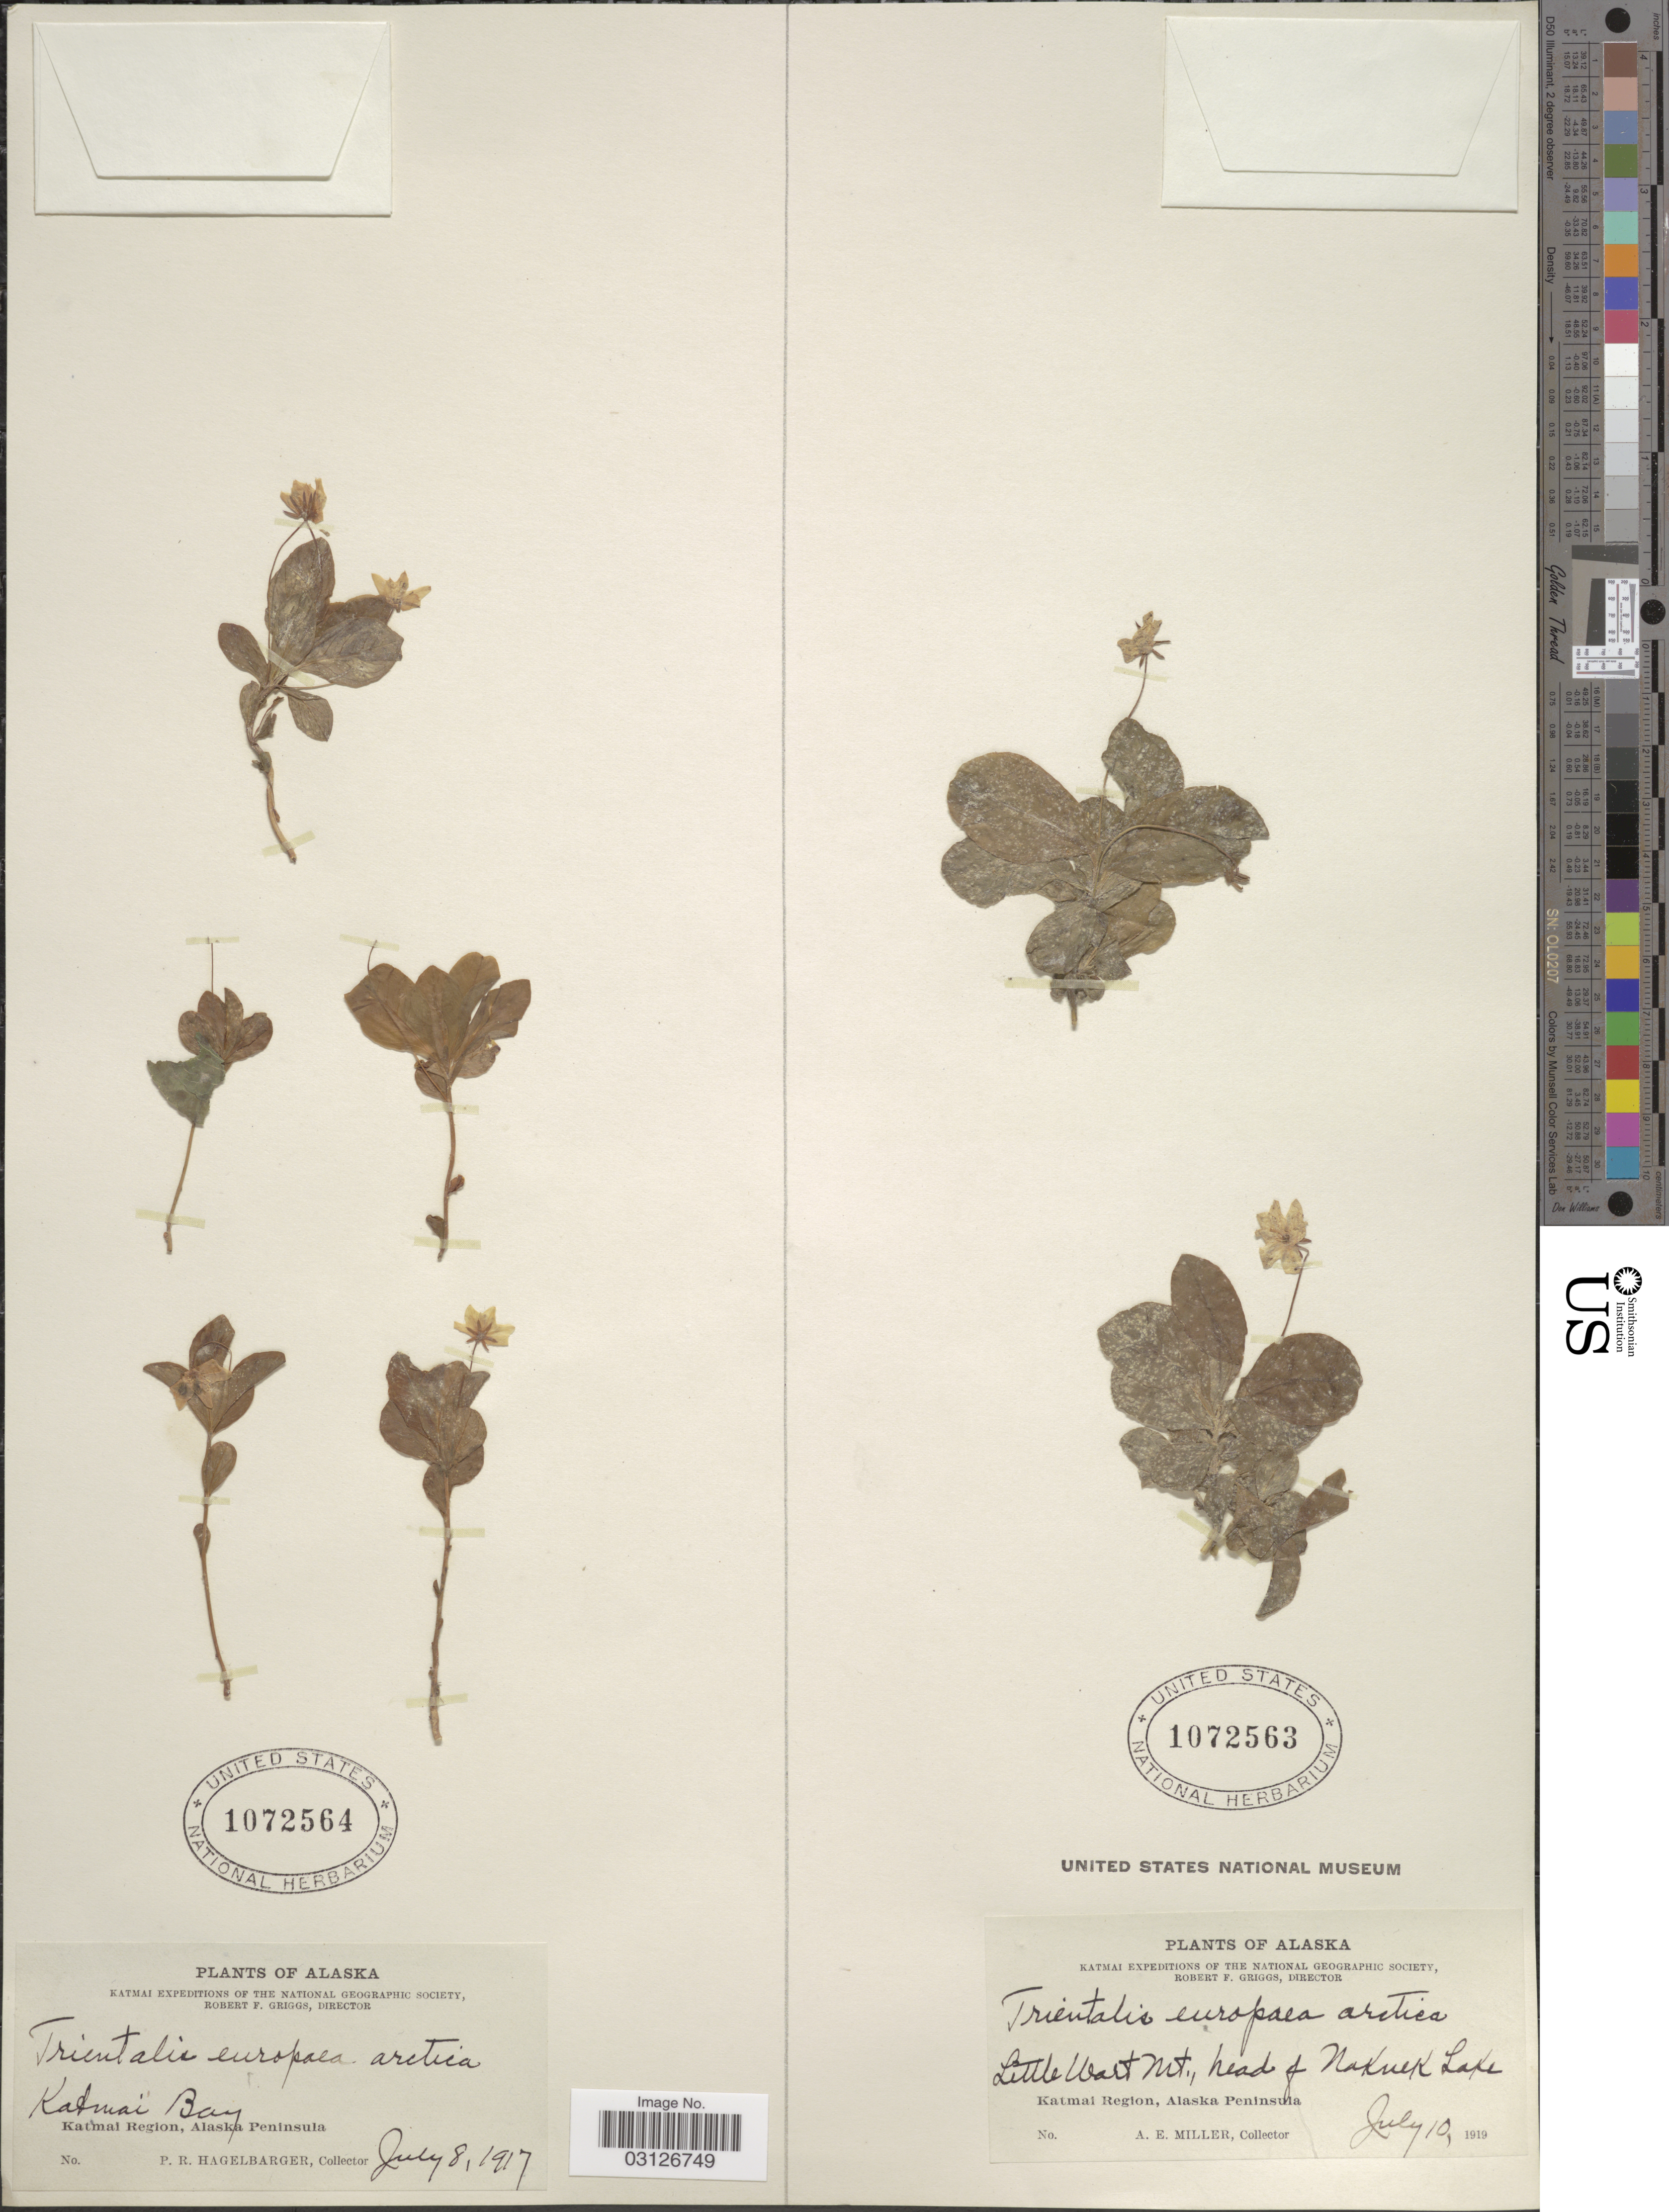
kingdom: Plantae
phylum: Tracheophyta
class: Magnoliopsida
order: Ericales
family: Primulaceae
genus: Trientalis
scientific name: Trientalis europaea subsp. arctica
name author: (Fisch. ex Hook.) Hultén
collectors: A. E. Miller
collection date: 1919-07-10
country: United States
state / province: Alaska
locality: Little Wart Mt., head of Nakuek Lake. Katmai Region, Alaska Peninsula.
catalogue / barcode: US 1072563